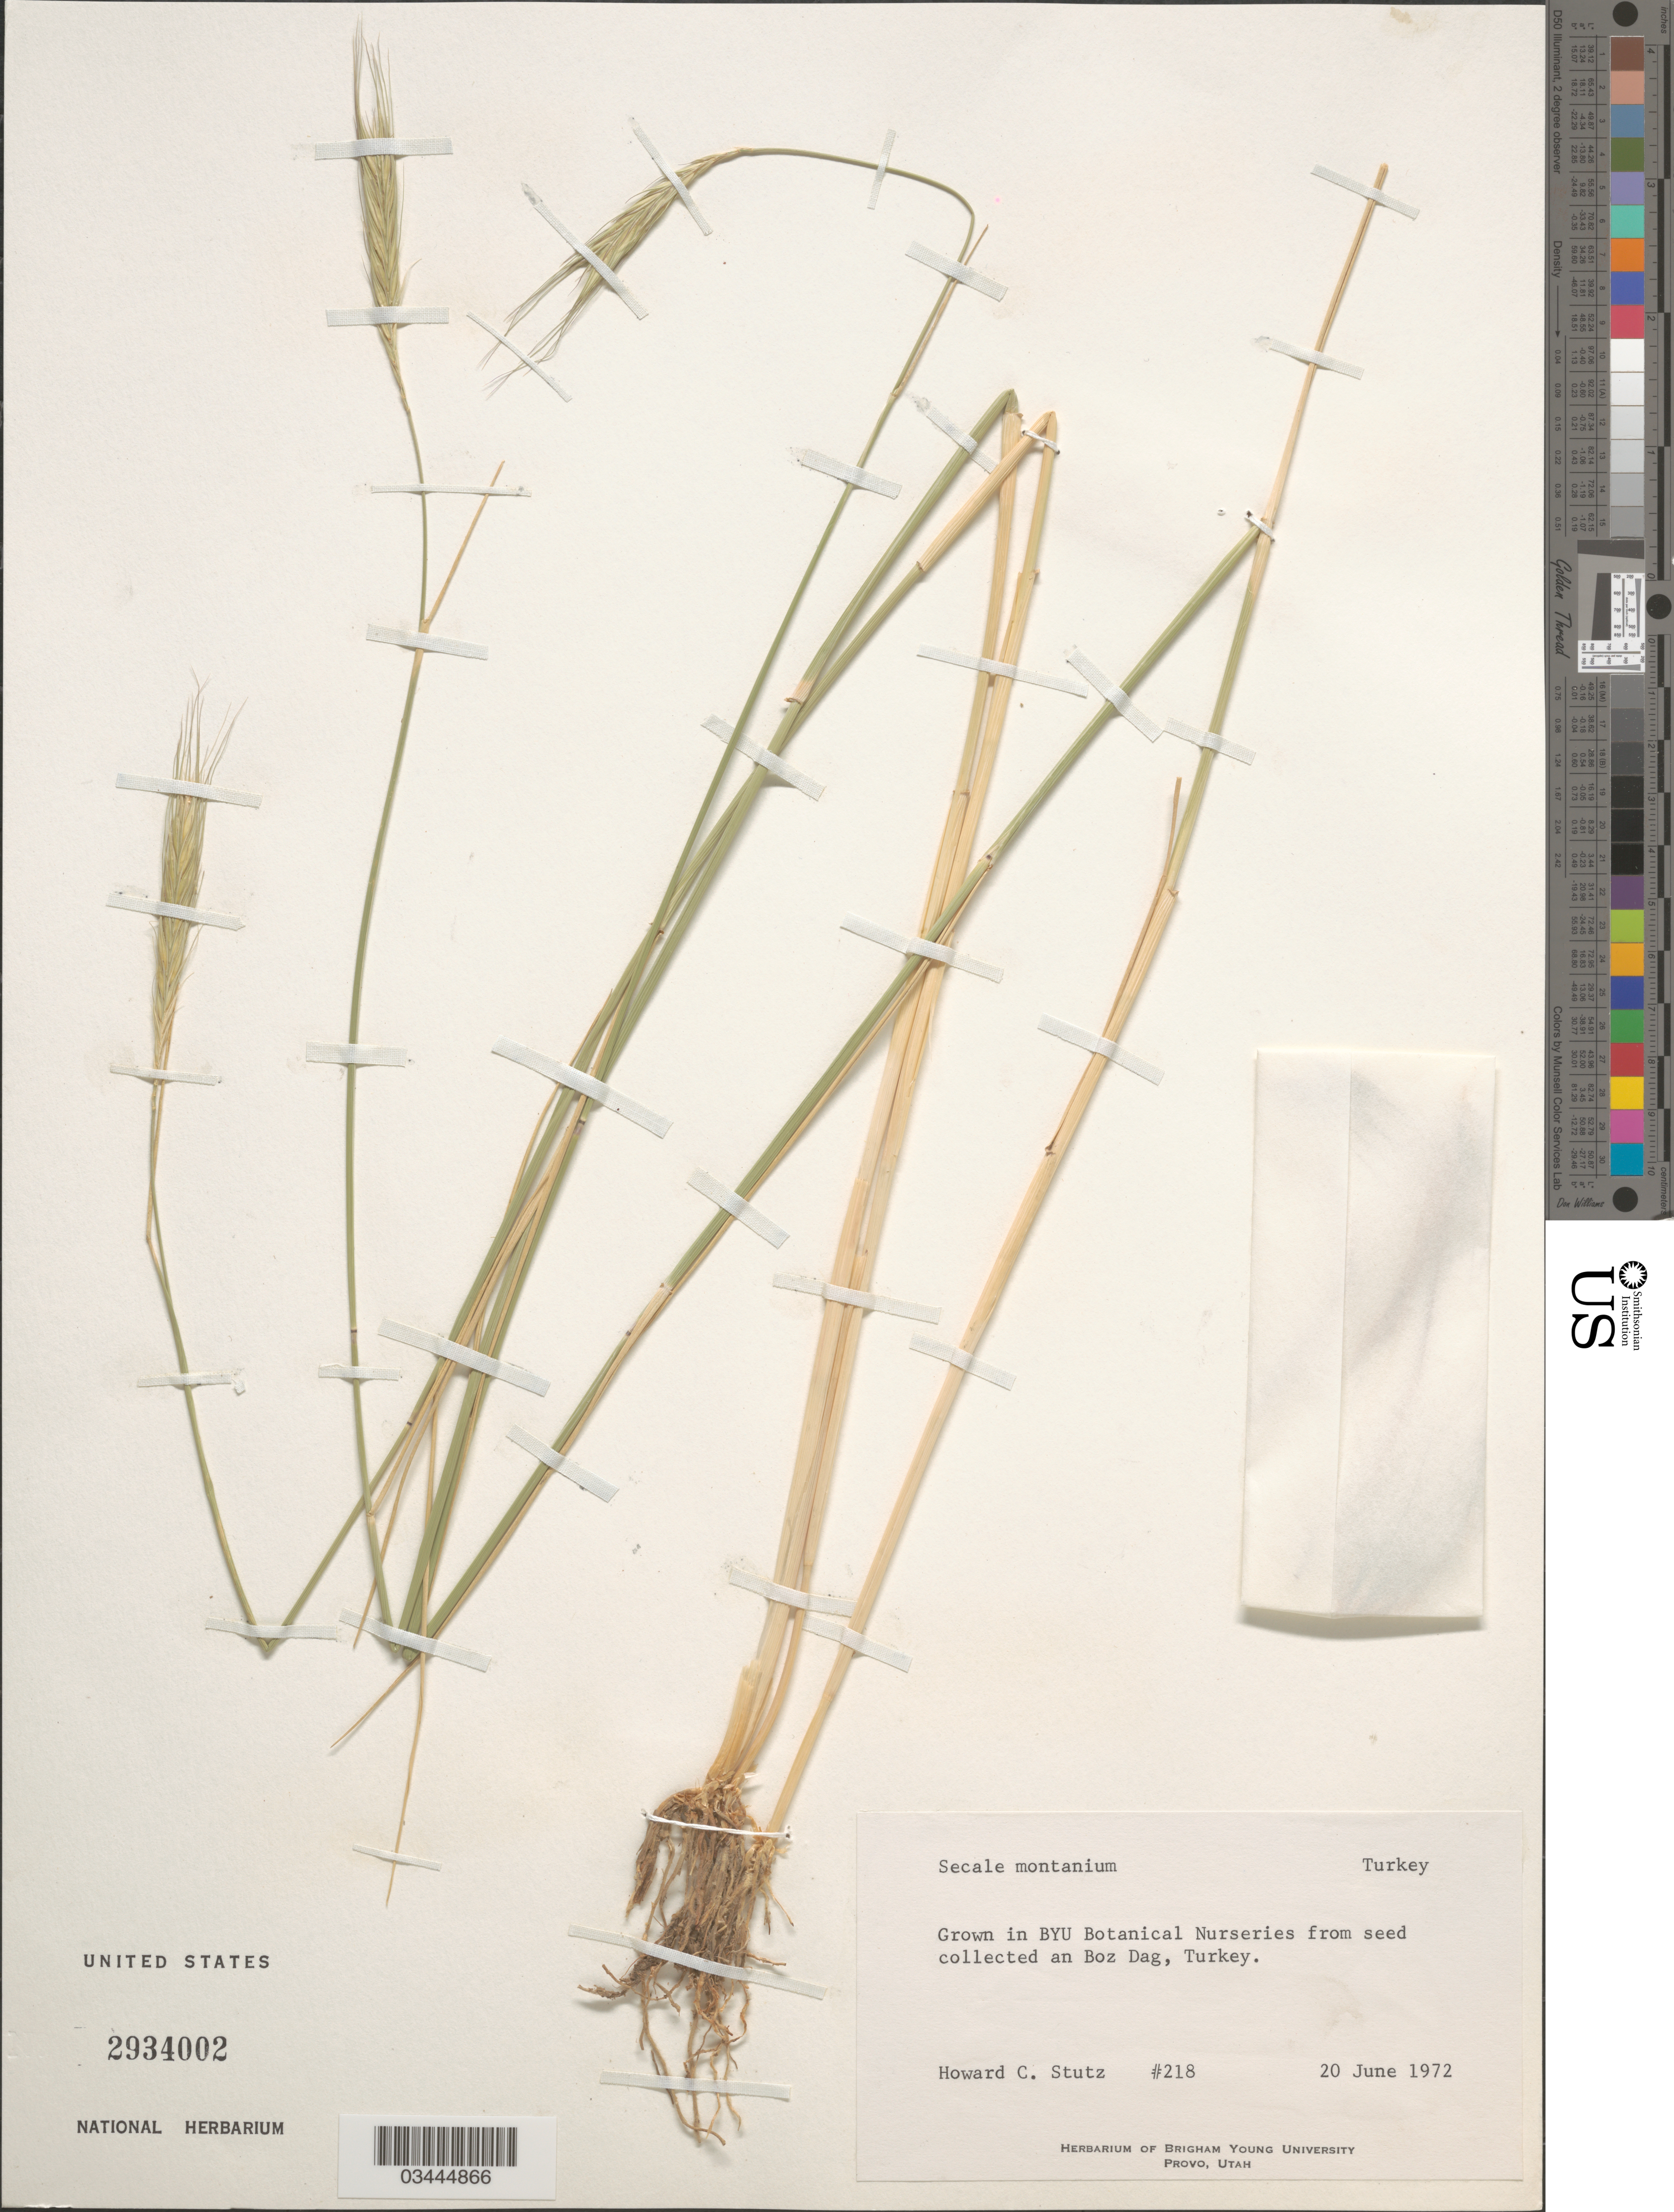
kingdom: Plantae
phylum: Tracheophyta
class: Liliopsida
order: Poales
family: Poaceae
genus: Secale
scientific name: Secale montanum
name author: Gussone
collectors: H. Stutz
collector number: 218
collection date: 1972-06-20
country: United States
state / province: Utah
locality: In BYU Botanical Nurseries.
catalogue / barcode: US 2934002